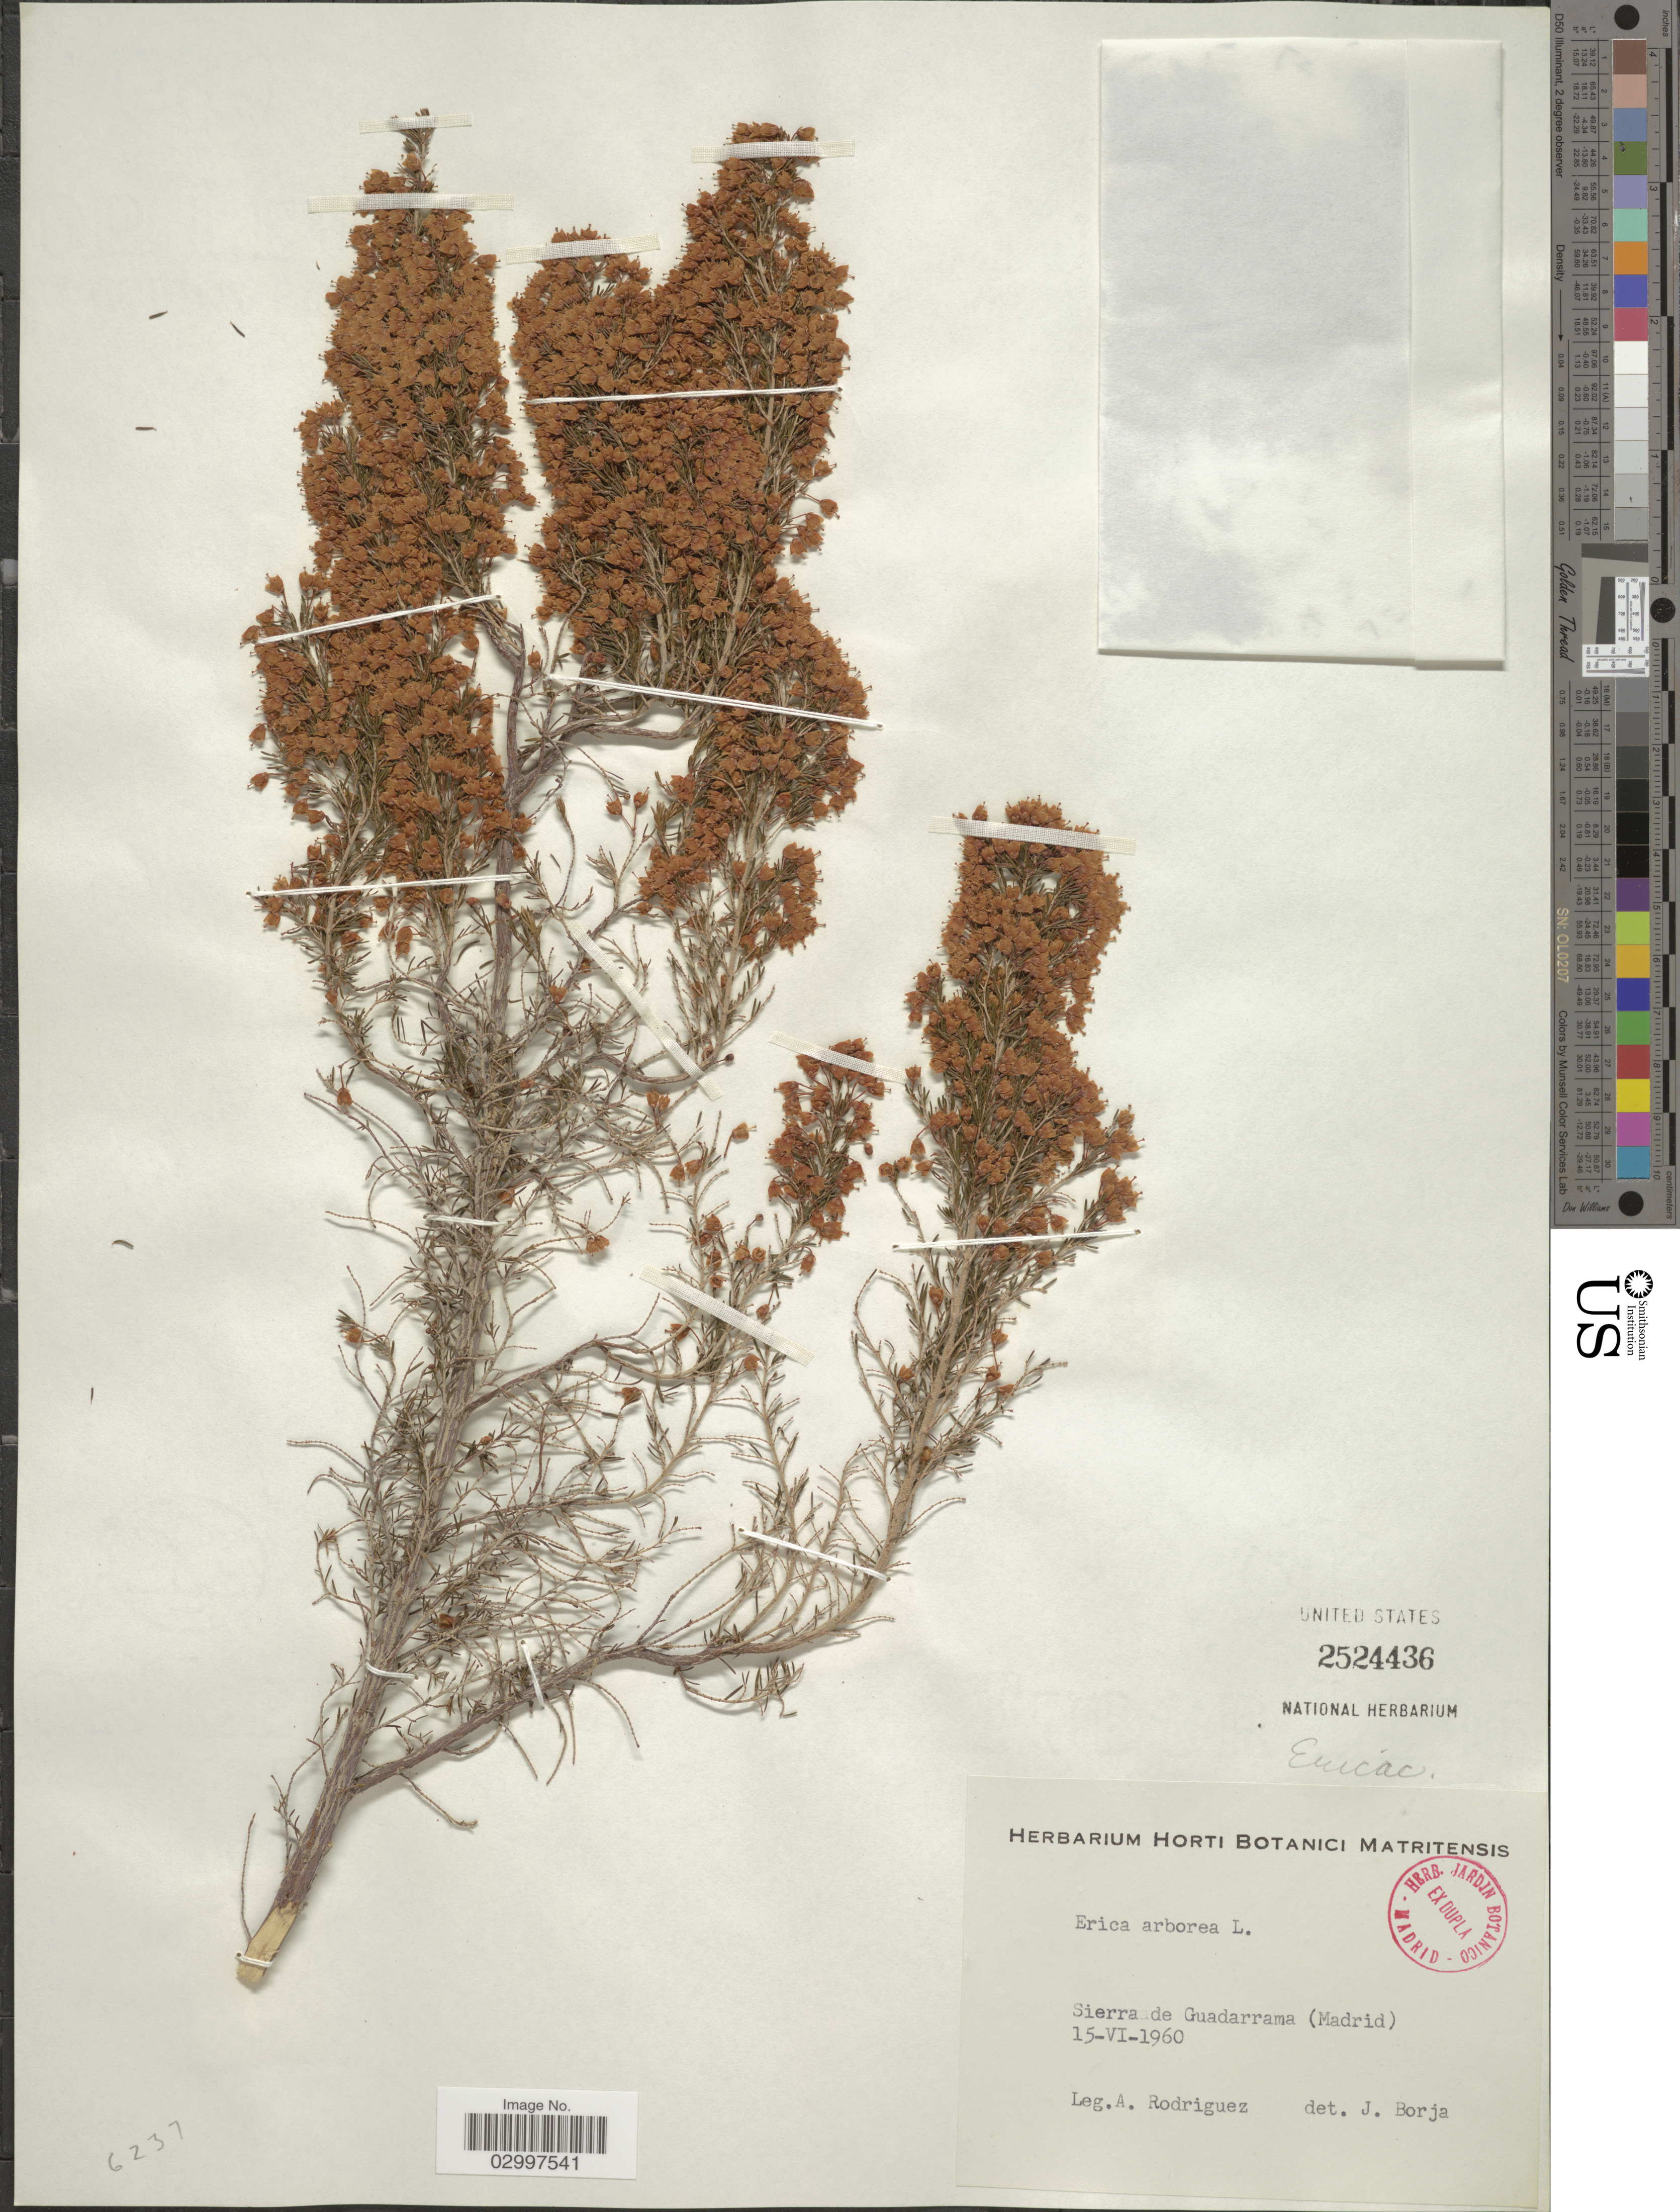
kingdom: Plantae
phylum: Tracheophyta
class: Magnoliopsida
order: Ericales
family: Ericaceae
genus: Erica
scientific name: Erica arborea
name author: L.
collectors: A. Rodriguez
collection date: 1960-06-15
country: Spain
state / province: Madrid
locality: Sierra de Guadarrama.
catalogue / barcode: US 2524436